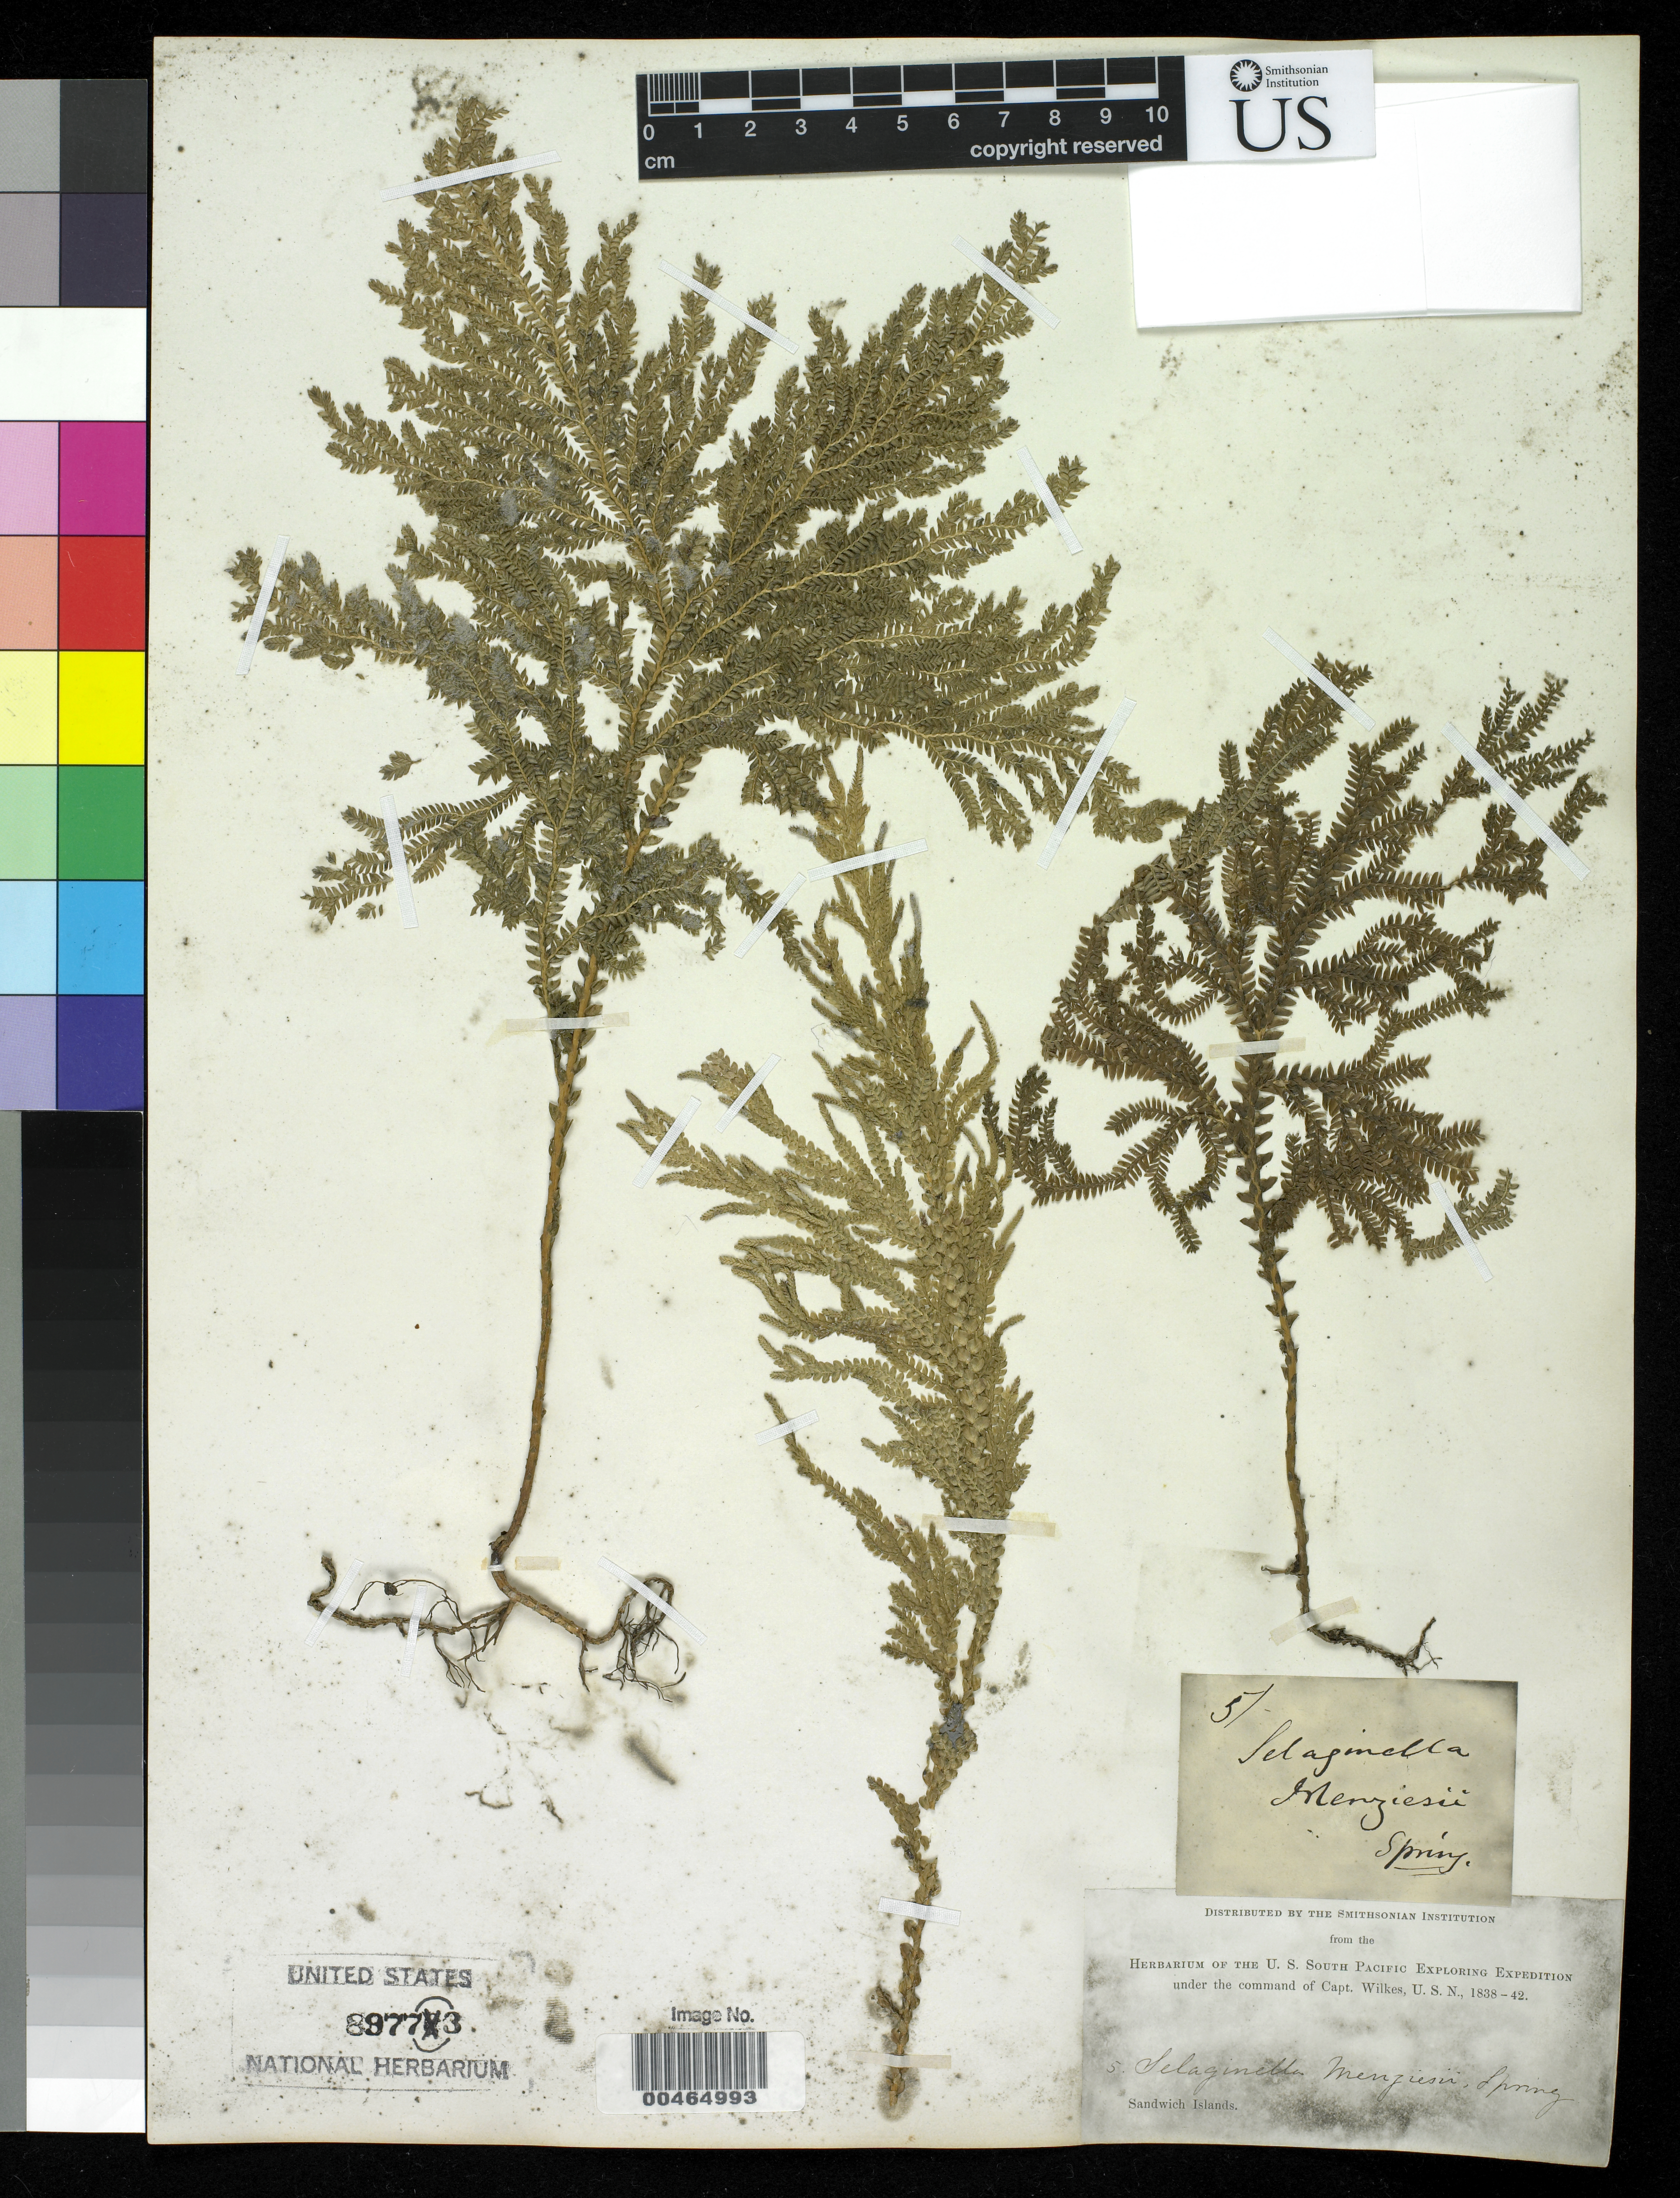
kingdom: Plantae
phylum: Tracheophyta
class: Lycopodiopsida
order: Selaginellales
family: Selaginellaceae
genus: Selaginella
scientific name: Selaginella arbuscula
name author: (Kualf.) Spring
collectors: Wilkes Explor. Exped.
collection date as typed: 1838 to -- --- 1842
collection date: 1838/1842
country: United States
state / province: Hawaii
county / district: Hawaii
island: Hawaii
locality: Sandwich Islands, Hawaii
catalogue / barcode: US 89773